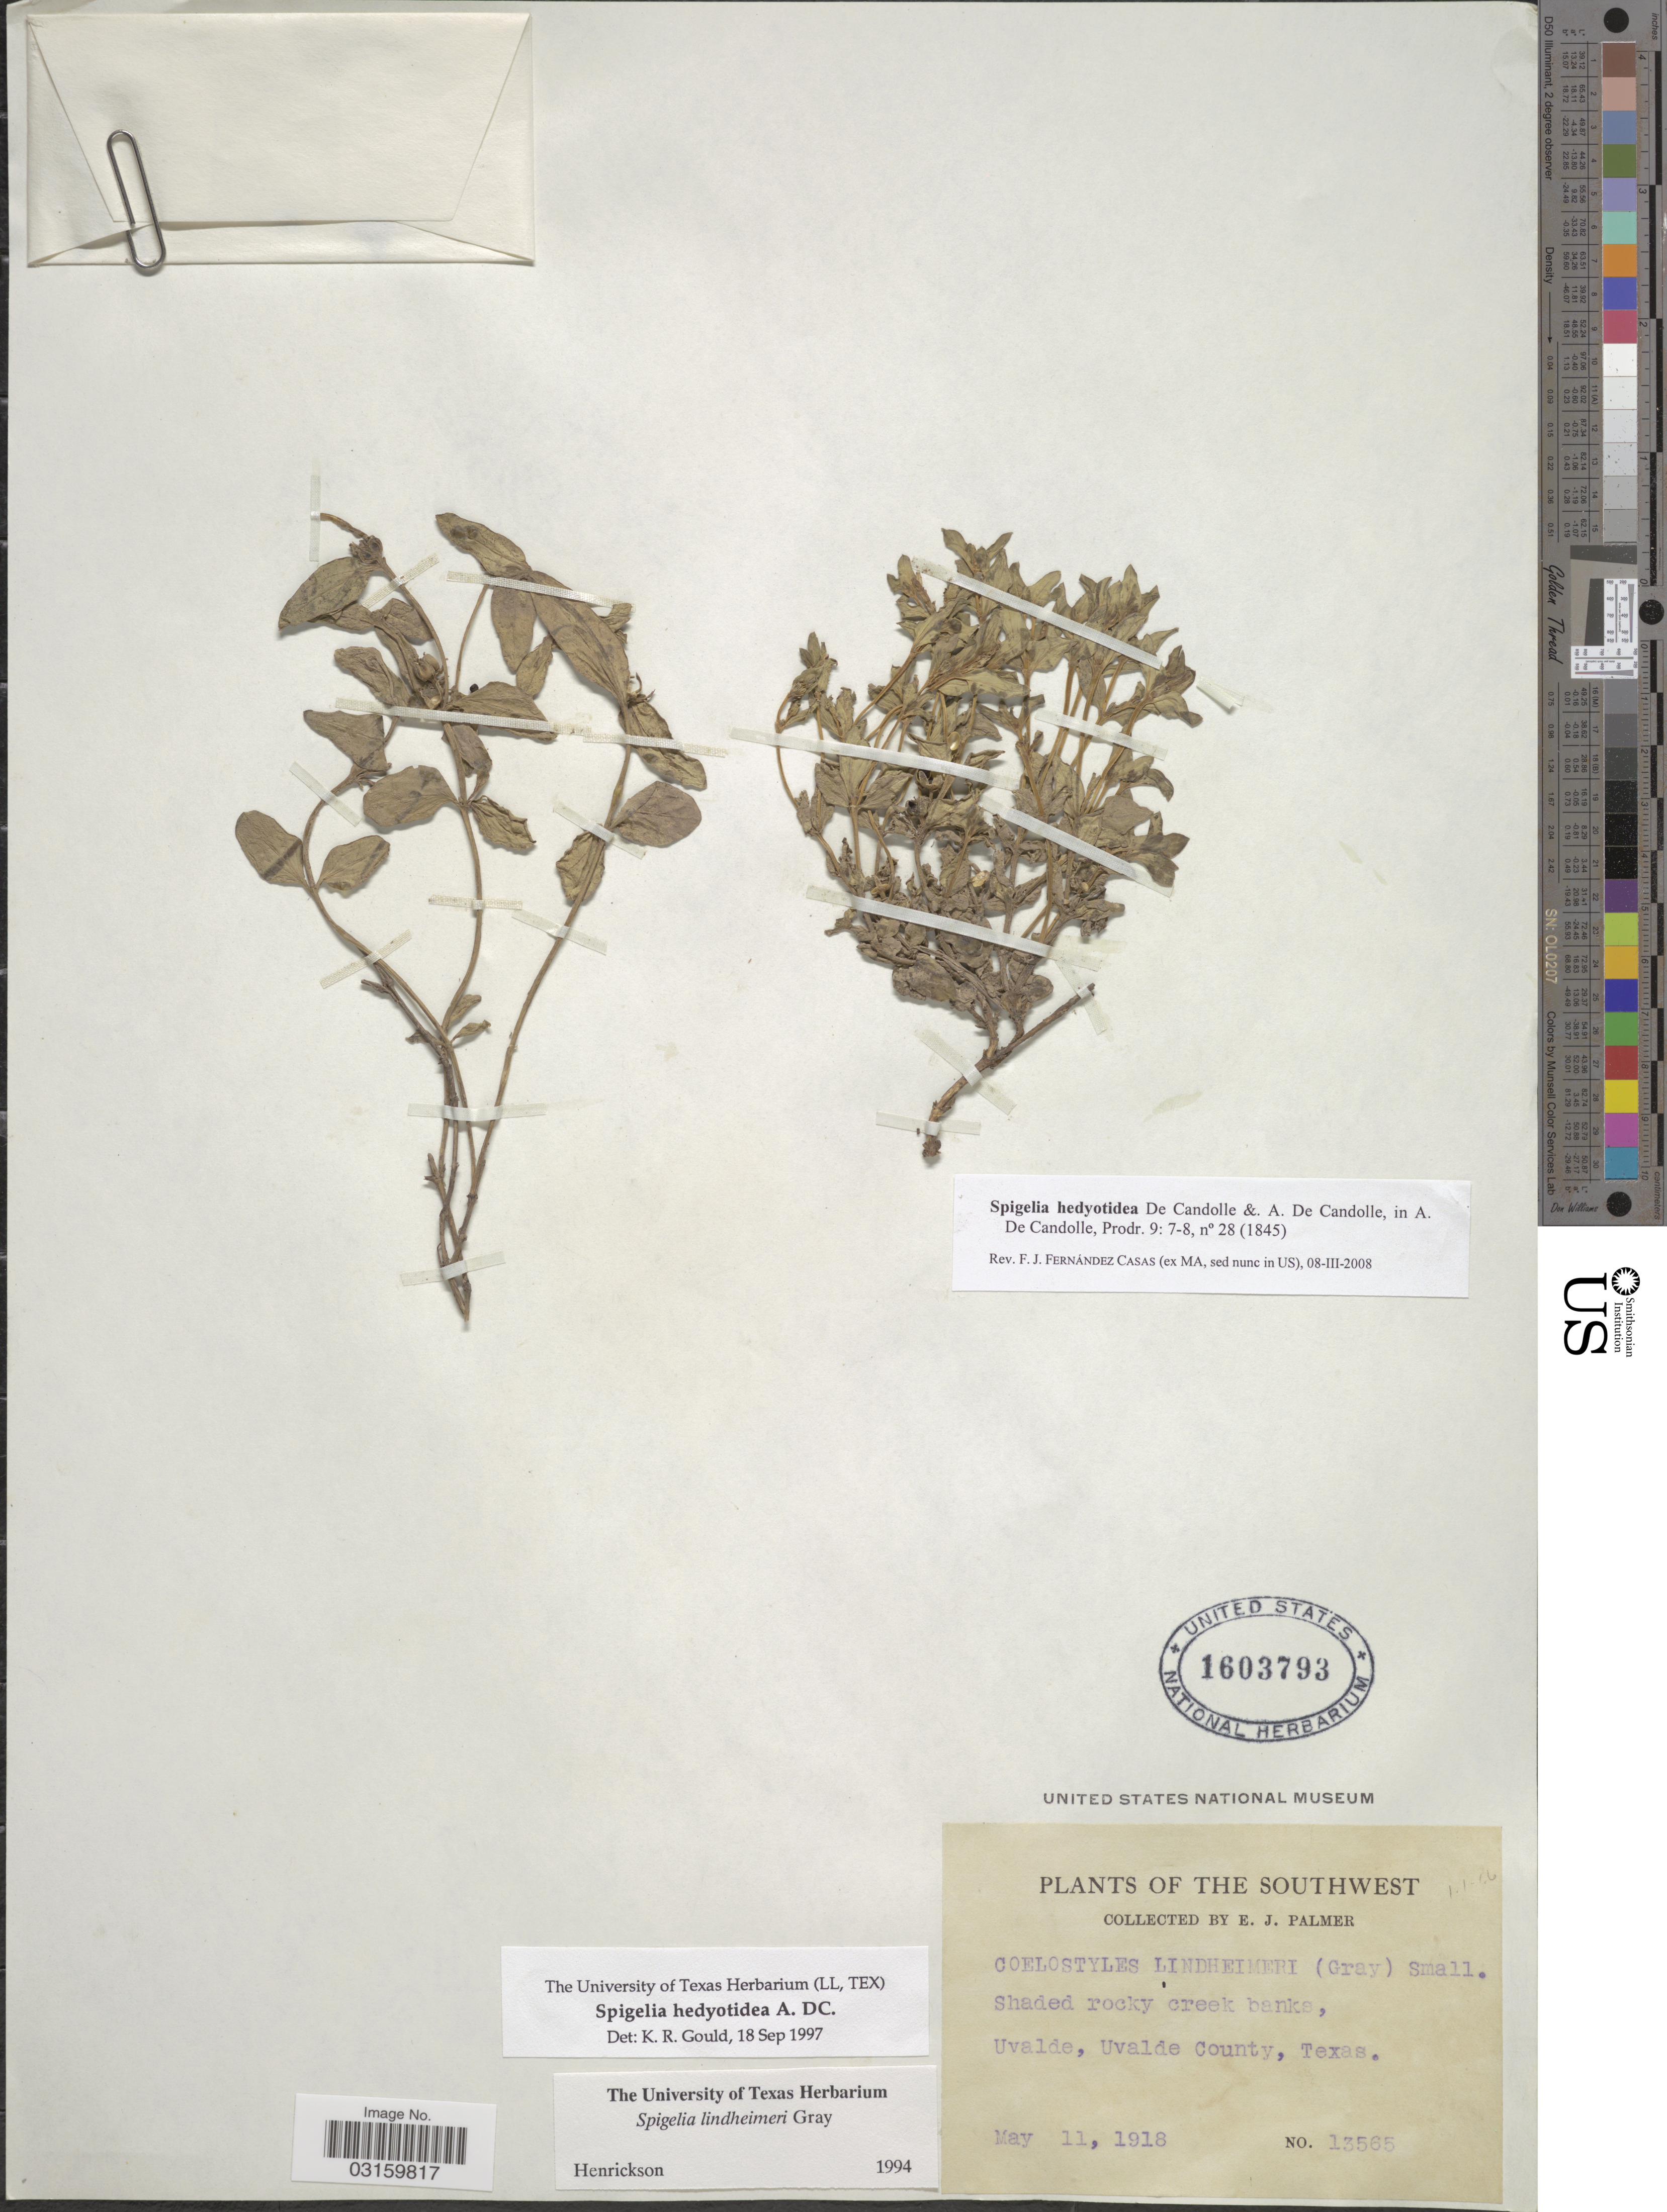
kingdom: Plantae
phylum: Tracheophyta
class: Magnoliopsida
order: Gentianales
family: Loganiaceae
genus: Spigelia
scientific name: Spigelia hedyotidea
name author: A. DC.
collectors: E. J. Palmer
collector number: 13565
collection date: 1918-05-11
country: United States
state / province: Texas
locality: The Southwest, Uvalde, Uvalde County.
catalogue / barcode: US 1603793